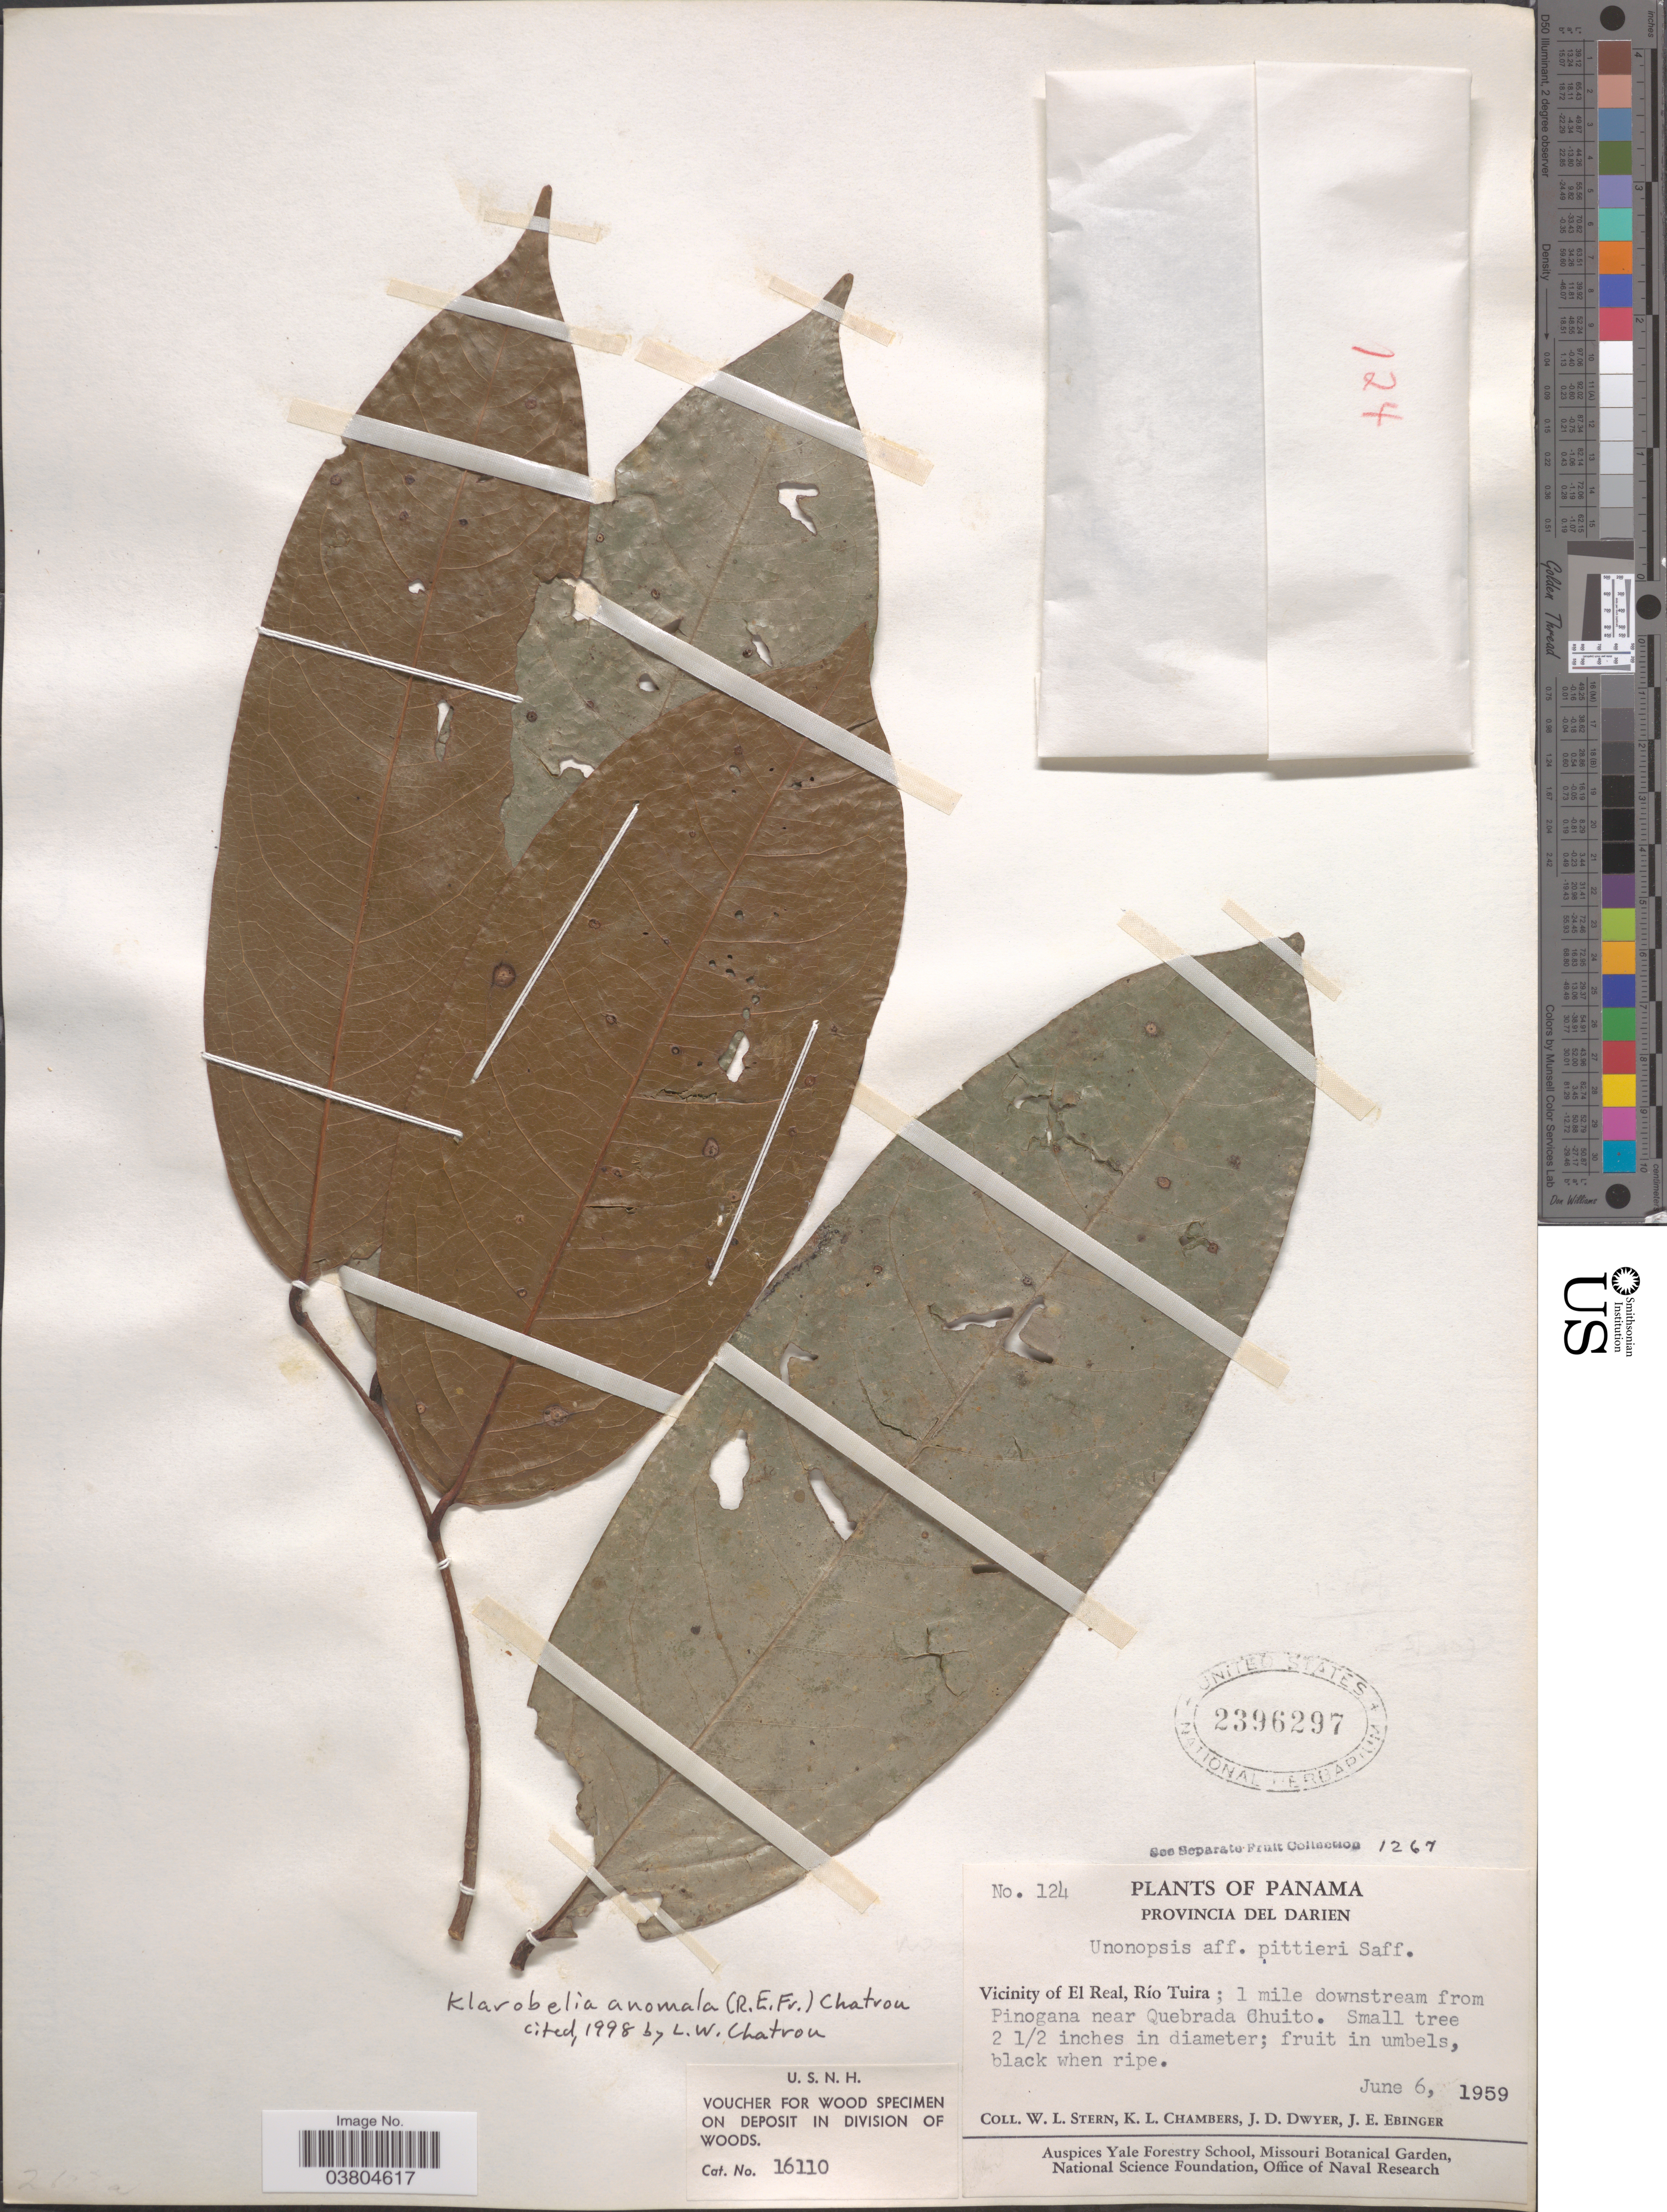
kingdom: Plantae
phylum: Tracheophyta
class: Magnoliopsida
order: Magnoliales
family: Annonaceae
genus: Klarobelia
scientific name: Klarobelia anomala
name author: (R.E. Fr.) Chatrou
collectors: W. L. Stern, K. Chambers, J. D. Dwyer & J. Ebinger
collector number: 124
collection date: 1959-06-06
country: Panama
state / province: Darien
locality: Vicinity of El Real, Río Tuira; 1 mile downstream from Pinogana near Quebrada Chuito.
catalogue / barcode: US 2396297